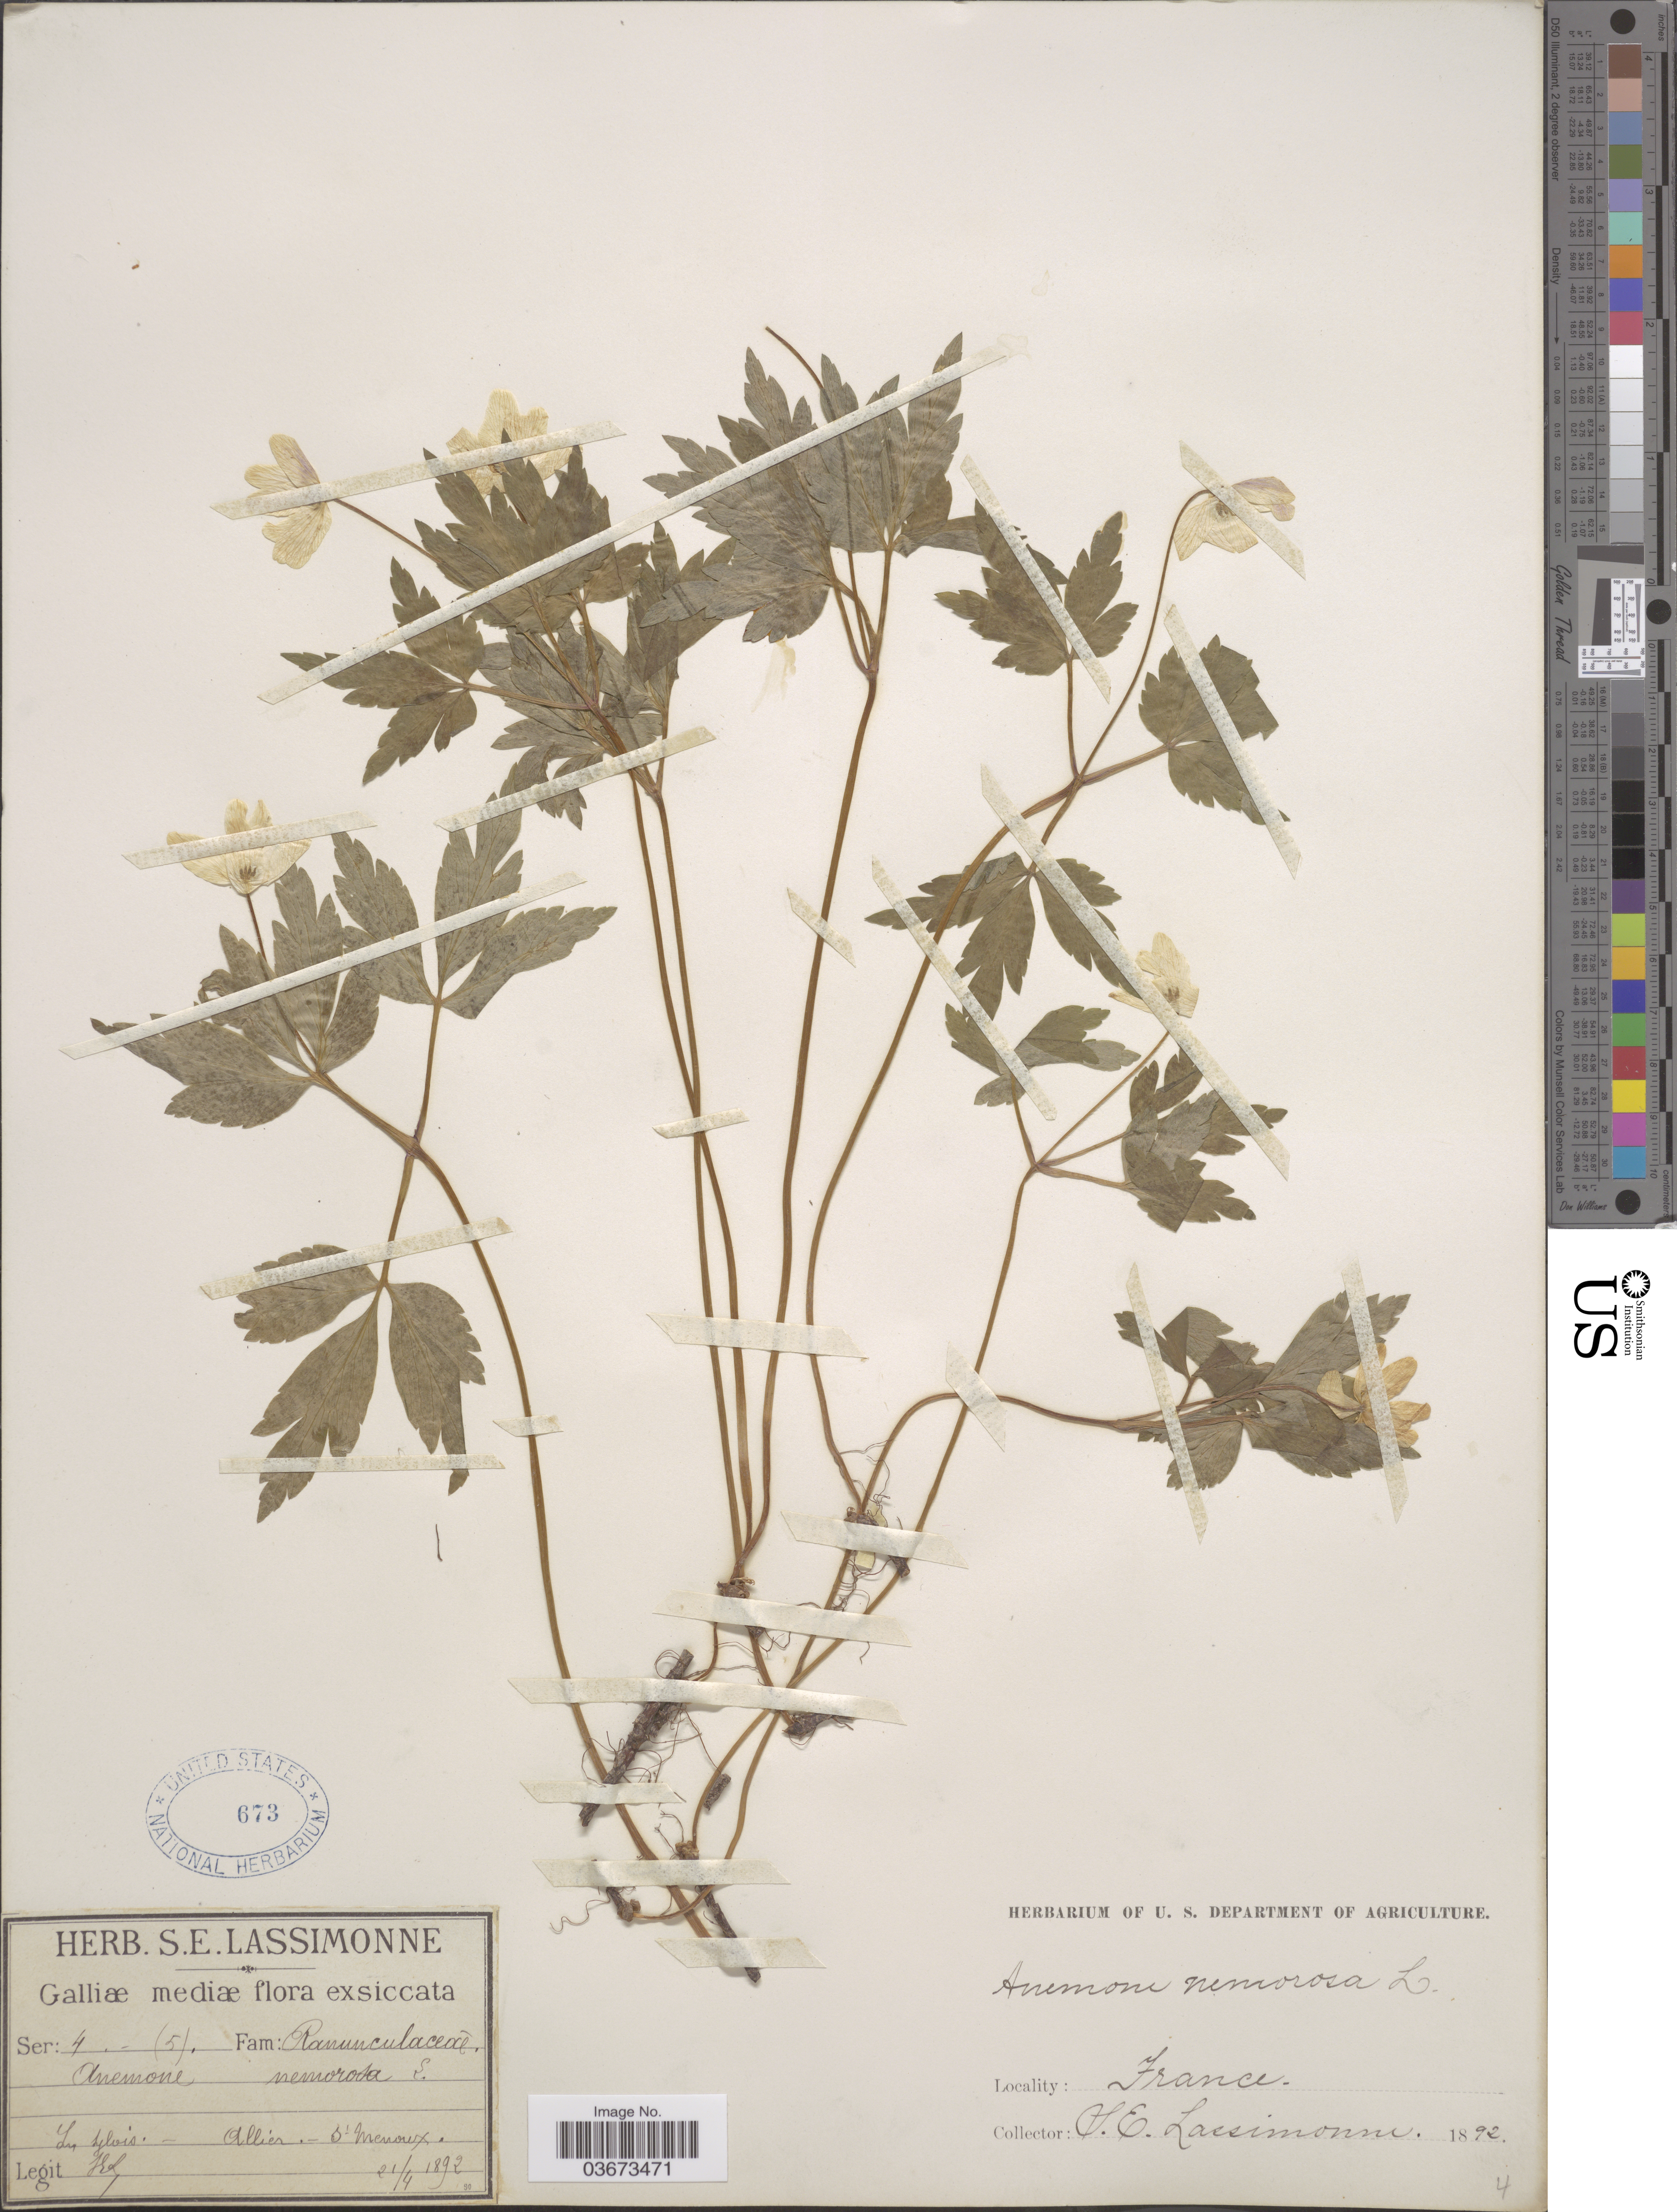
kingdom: Plantae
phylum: Tracheophyta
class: Magnoliopsida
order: Ranunculales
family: Ranunculaceae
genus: Anemone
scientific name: Anemone nemorosa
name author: L.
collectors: S. Lassimonne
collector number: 4(5)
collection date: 1892-04-21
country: France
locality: Galliæ mediæ. In sylvis-Allier-St Menoux.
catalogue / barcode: US 673